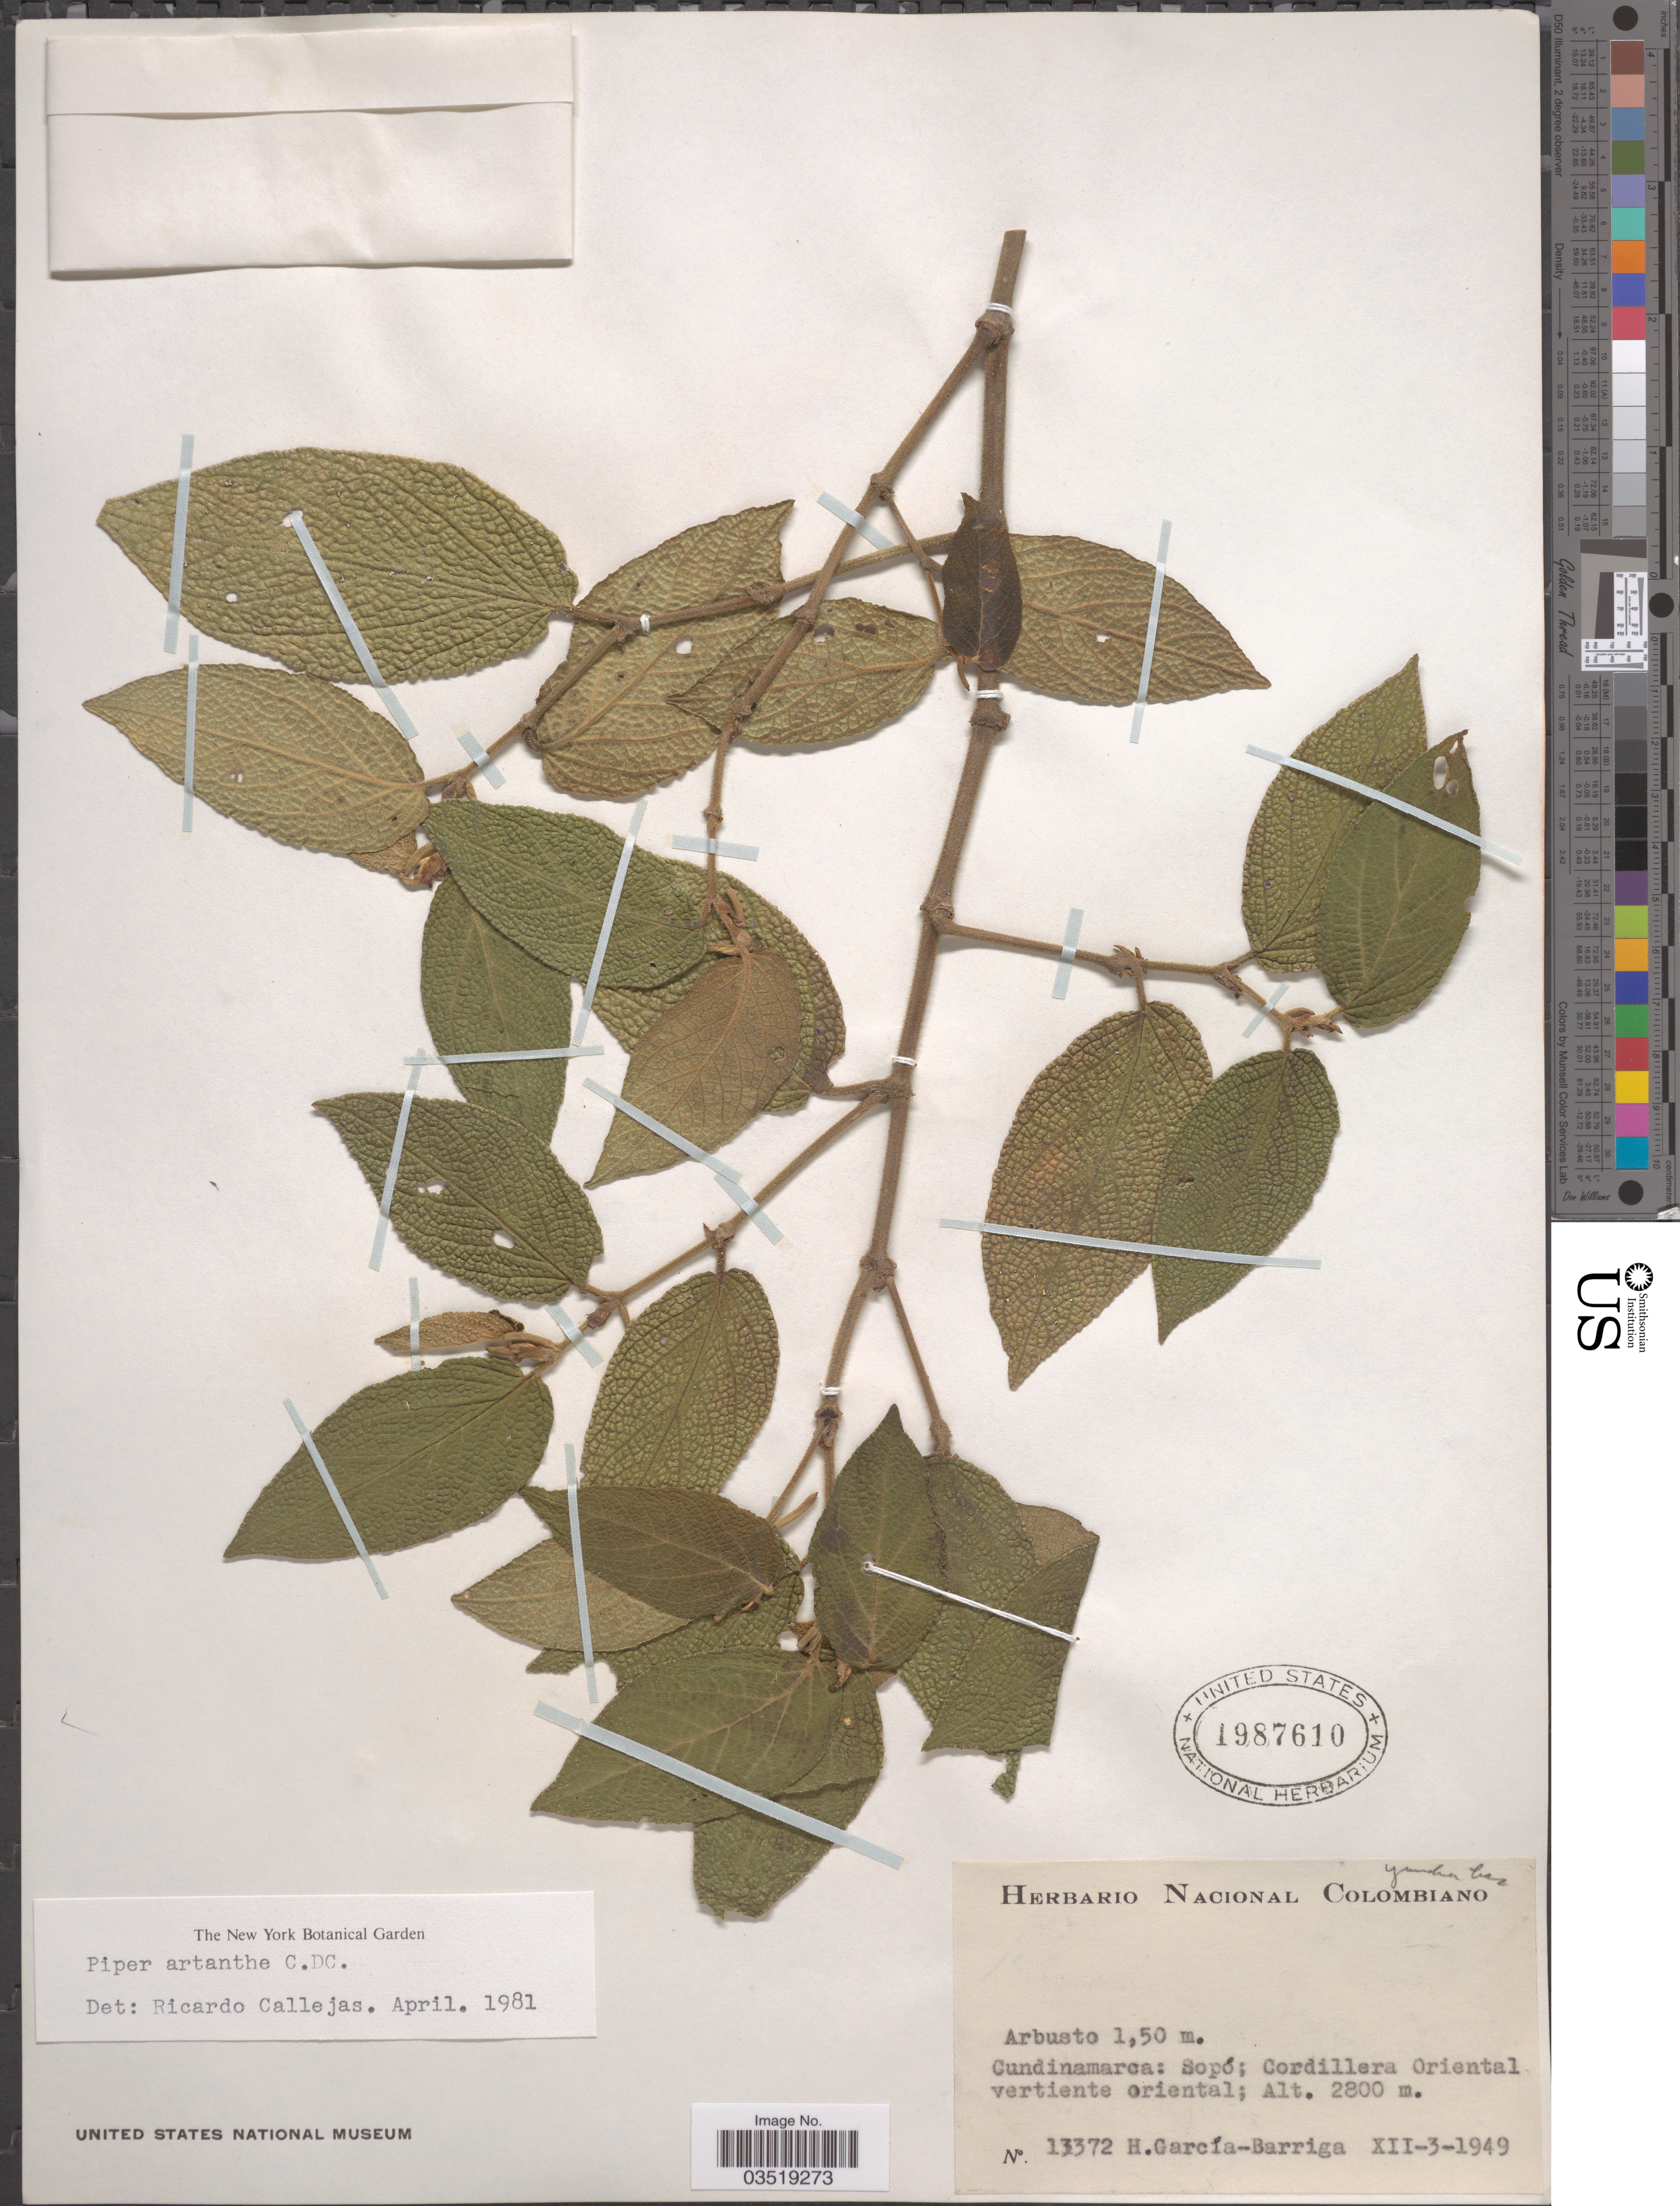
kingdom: Plantae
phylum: Tracheophyta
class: Magnoliopsida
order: Piperales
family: Piperaceae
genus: Piper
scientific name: Piper artanthe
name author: C. DC.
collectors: H. García Barriga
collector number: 13372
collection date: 1949-12-03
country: Colombia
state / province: Cundinamarca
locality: Sopó; Cordillera Oriental vertiente oriental.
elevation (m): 2800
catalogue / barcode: US 1987610